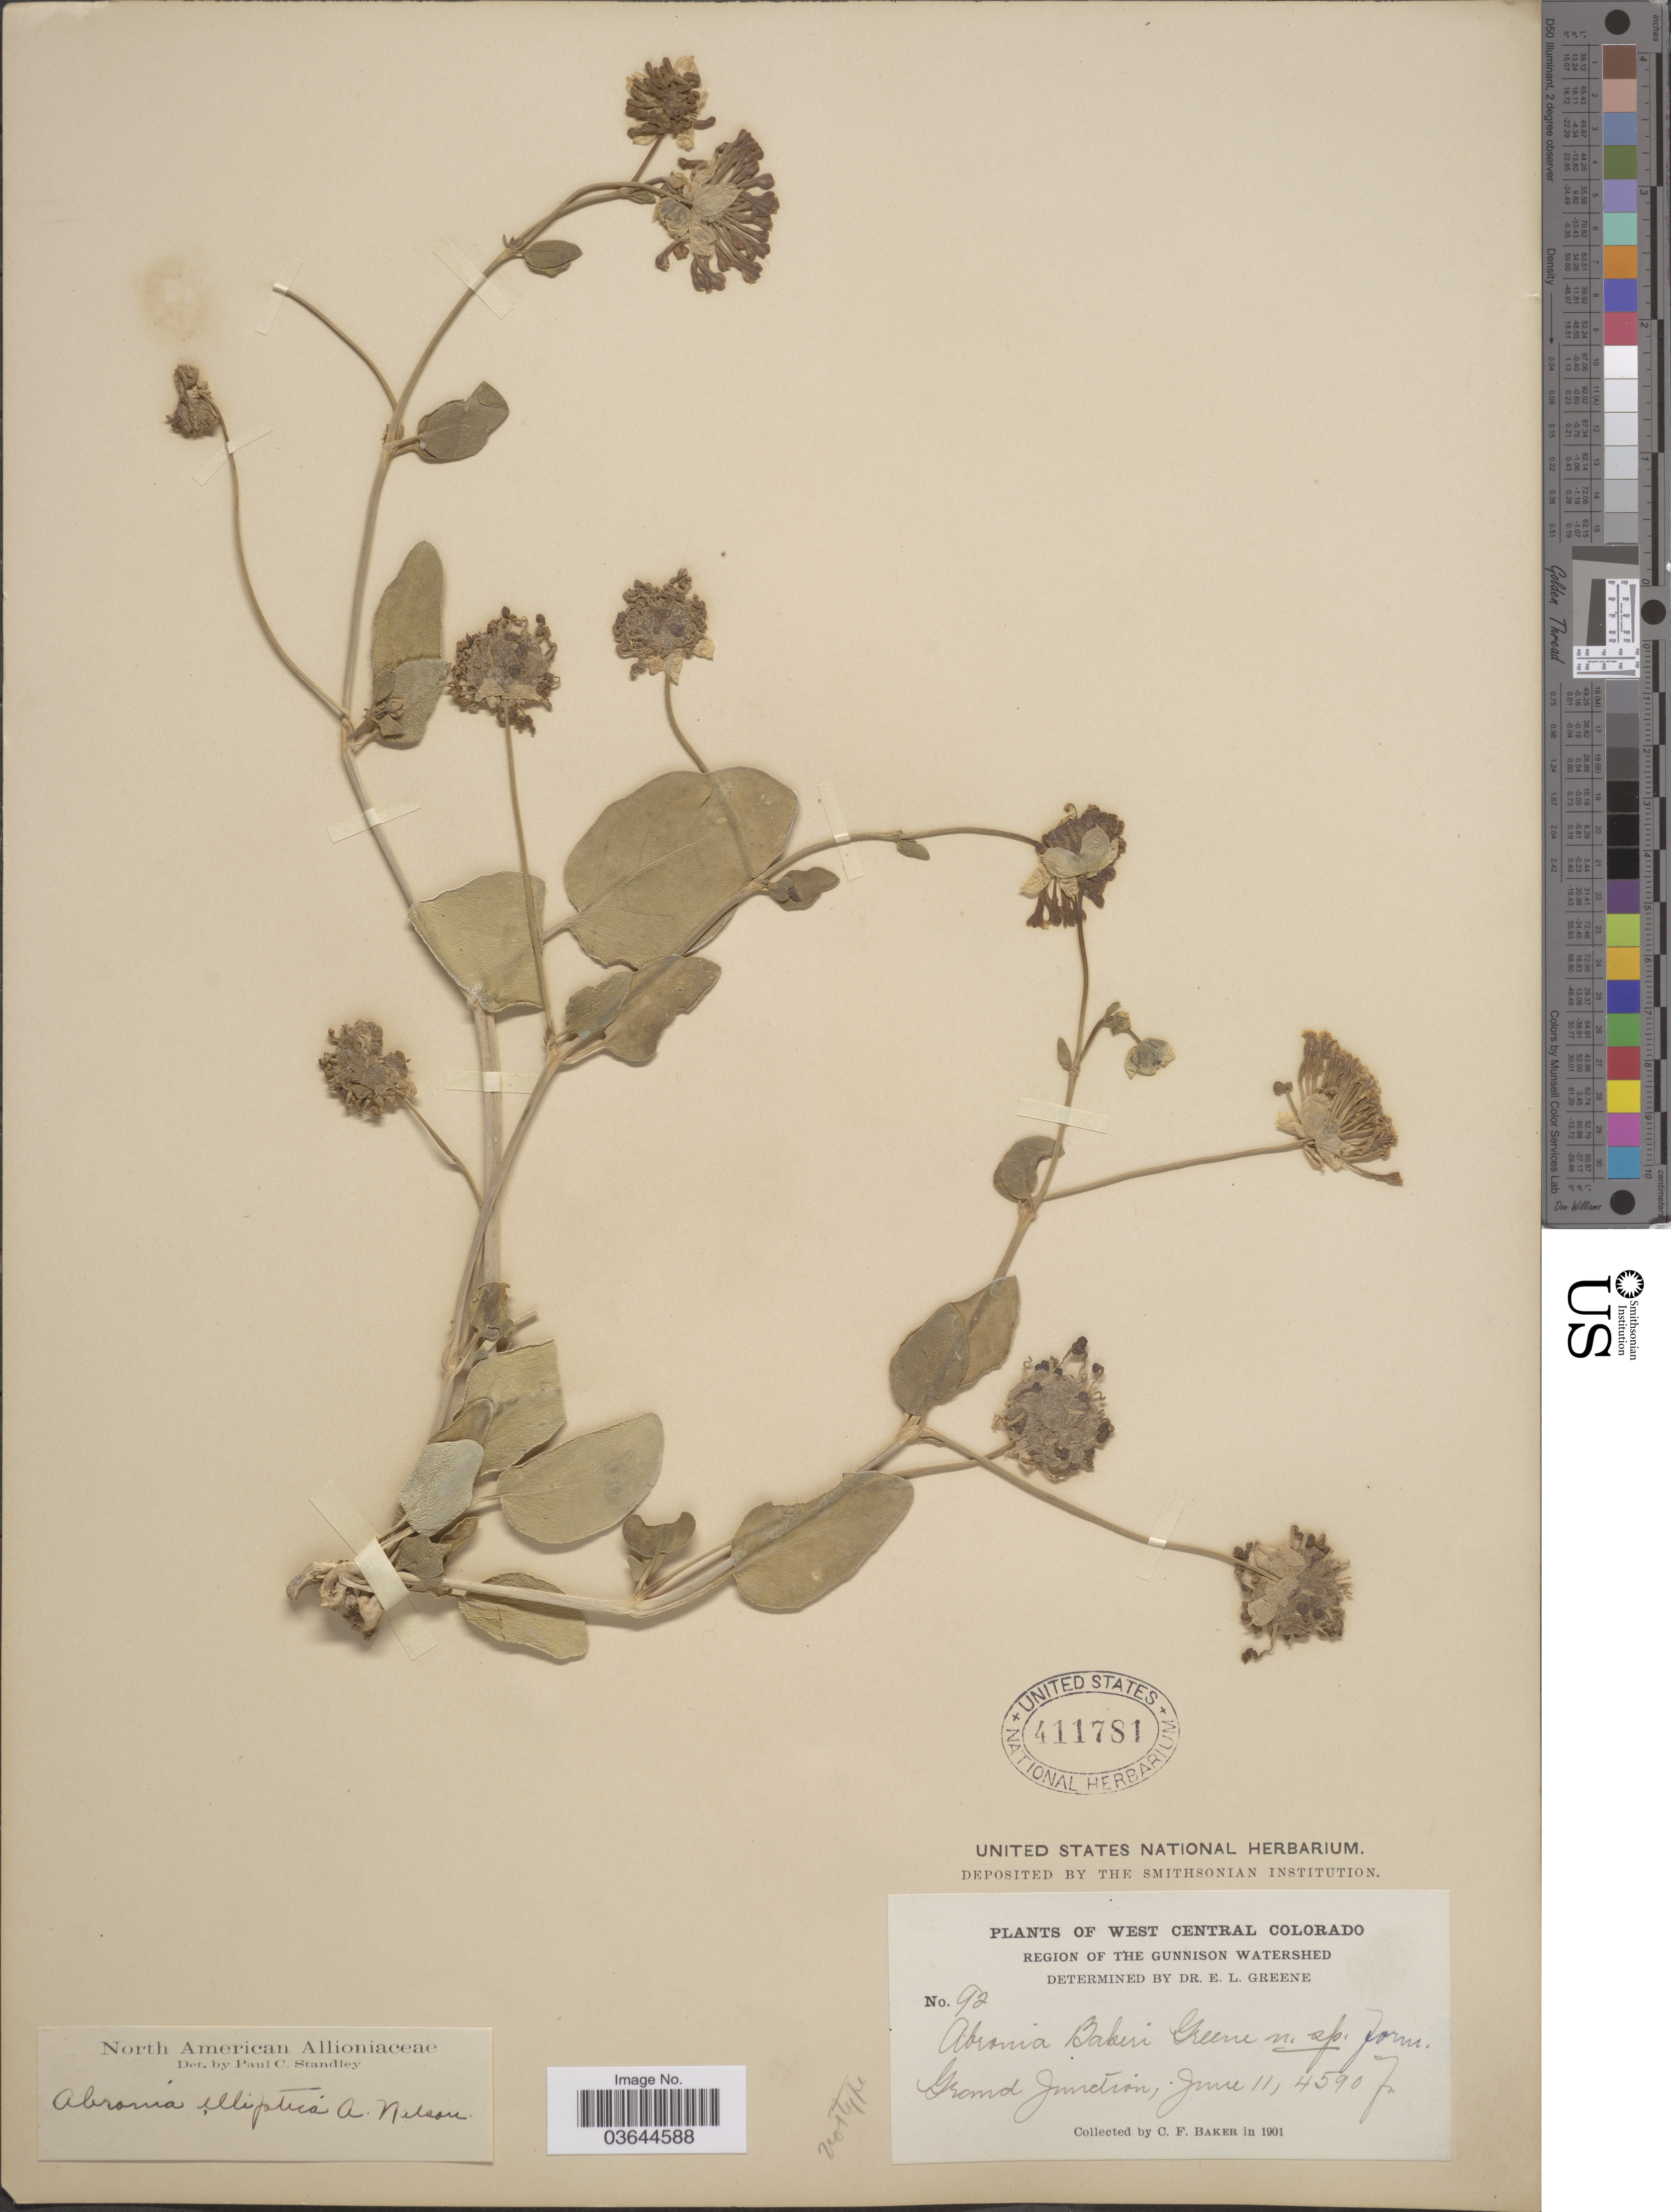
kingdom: Plantae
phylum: Tracheophyta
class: Magnoliopsida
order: Caryophyllales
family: Nyctaginaceae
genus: Abronia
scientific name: Abronia elliptica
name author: A. Nelson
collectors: C. F. Baker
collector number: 92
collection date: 1901-06-11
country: United States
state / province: Colorado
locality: West Central Colorado. Region of the Gunnison Watershed. Grand Junction.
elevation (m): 1399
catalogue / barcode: US 411781